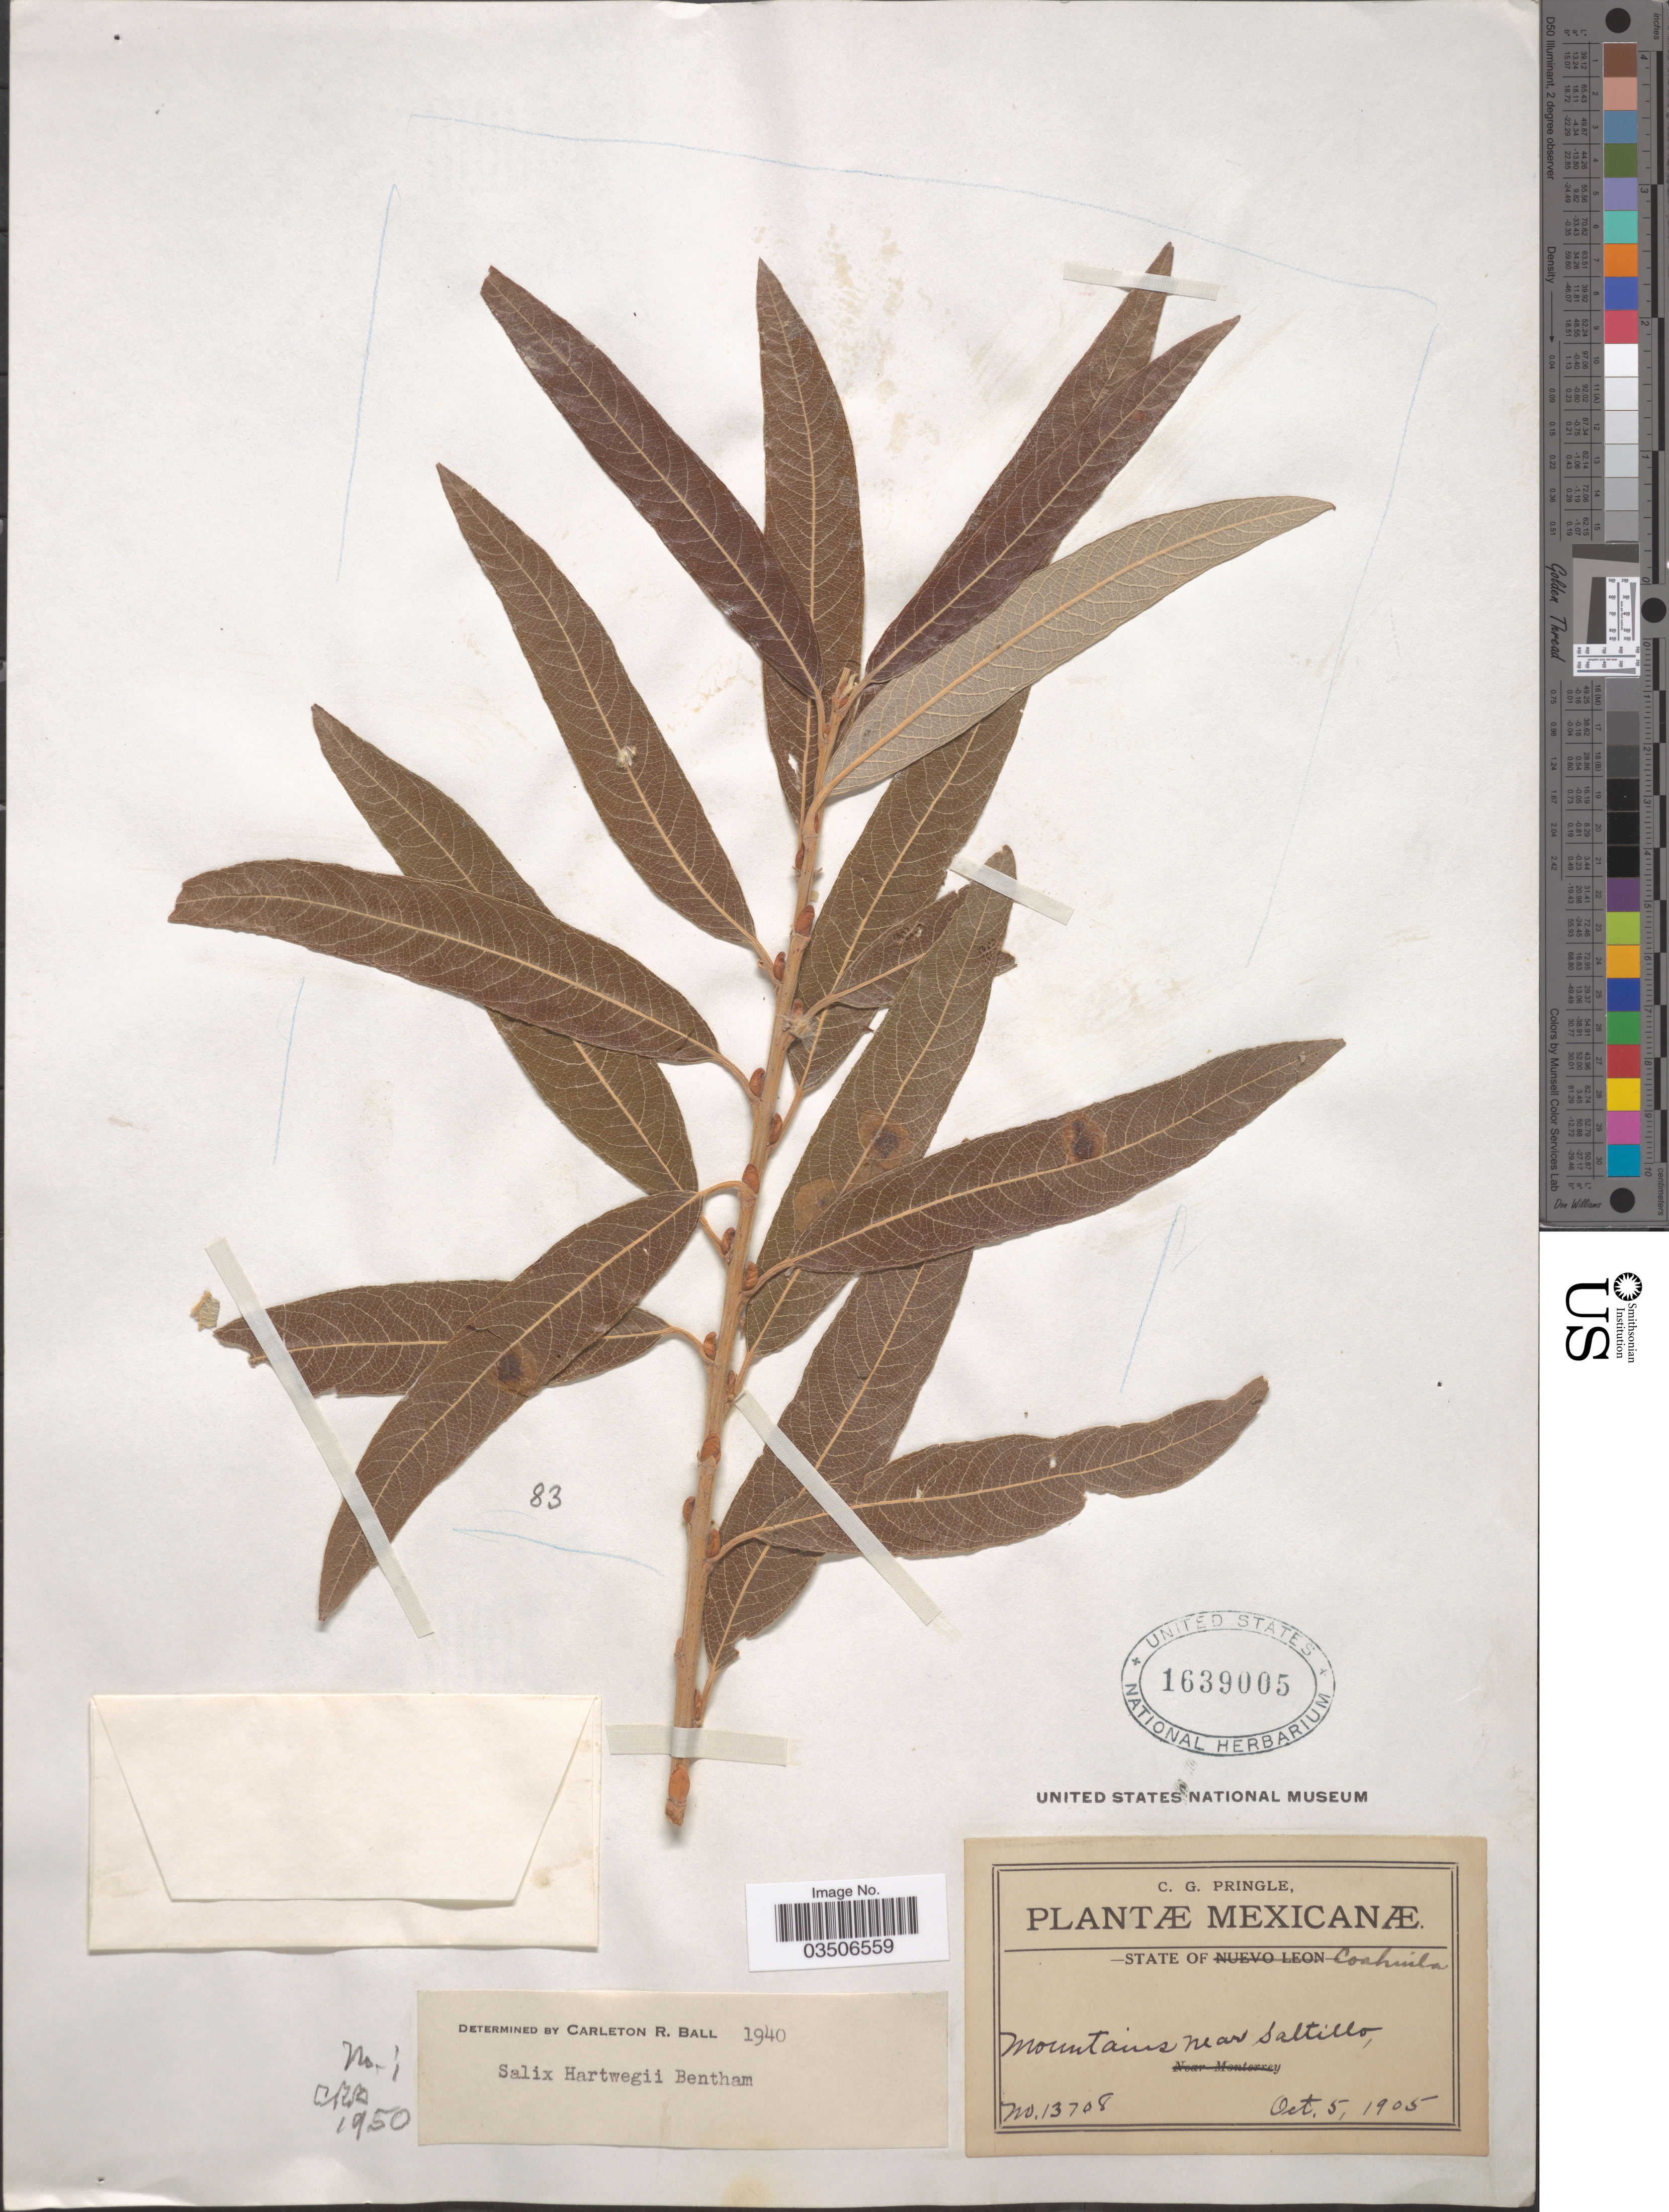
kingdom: Plantae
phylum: Tracheophyta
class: Magnoliopsida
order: Malpighiales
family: Salicaceae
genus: Salix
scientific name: Salix hartwegii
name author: Benth.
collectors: C. G. Pringle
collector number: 13708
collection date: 1905-10-05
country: Mexico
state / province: Coahuila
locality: Mountains near Saltillo.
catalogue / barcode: US 1639005